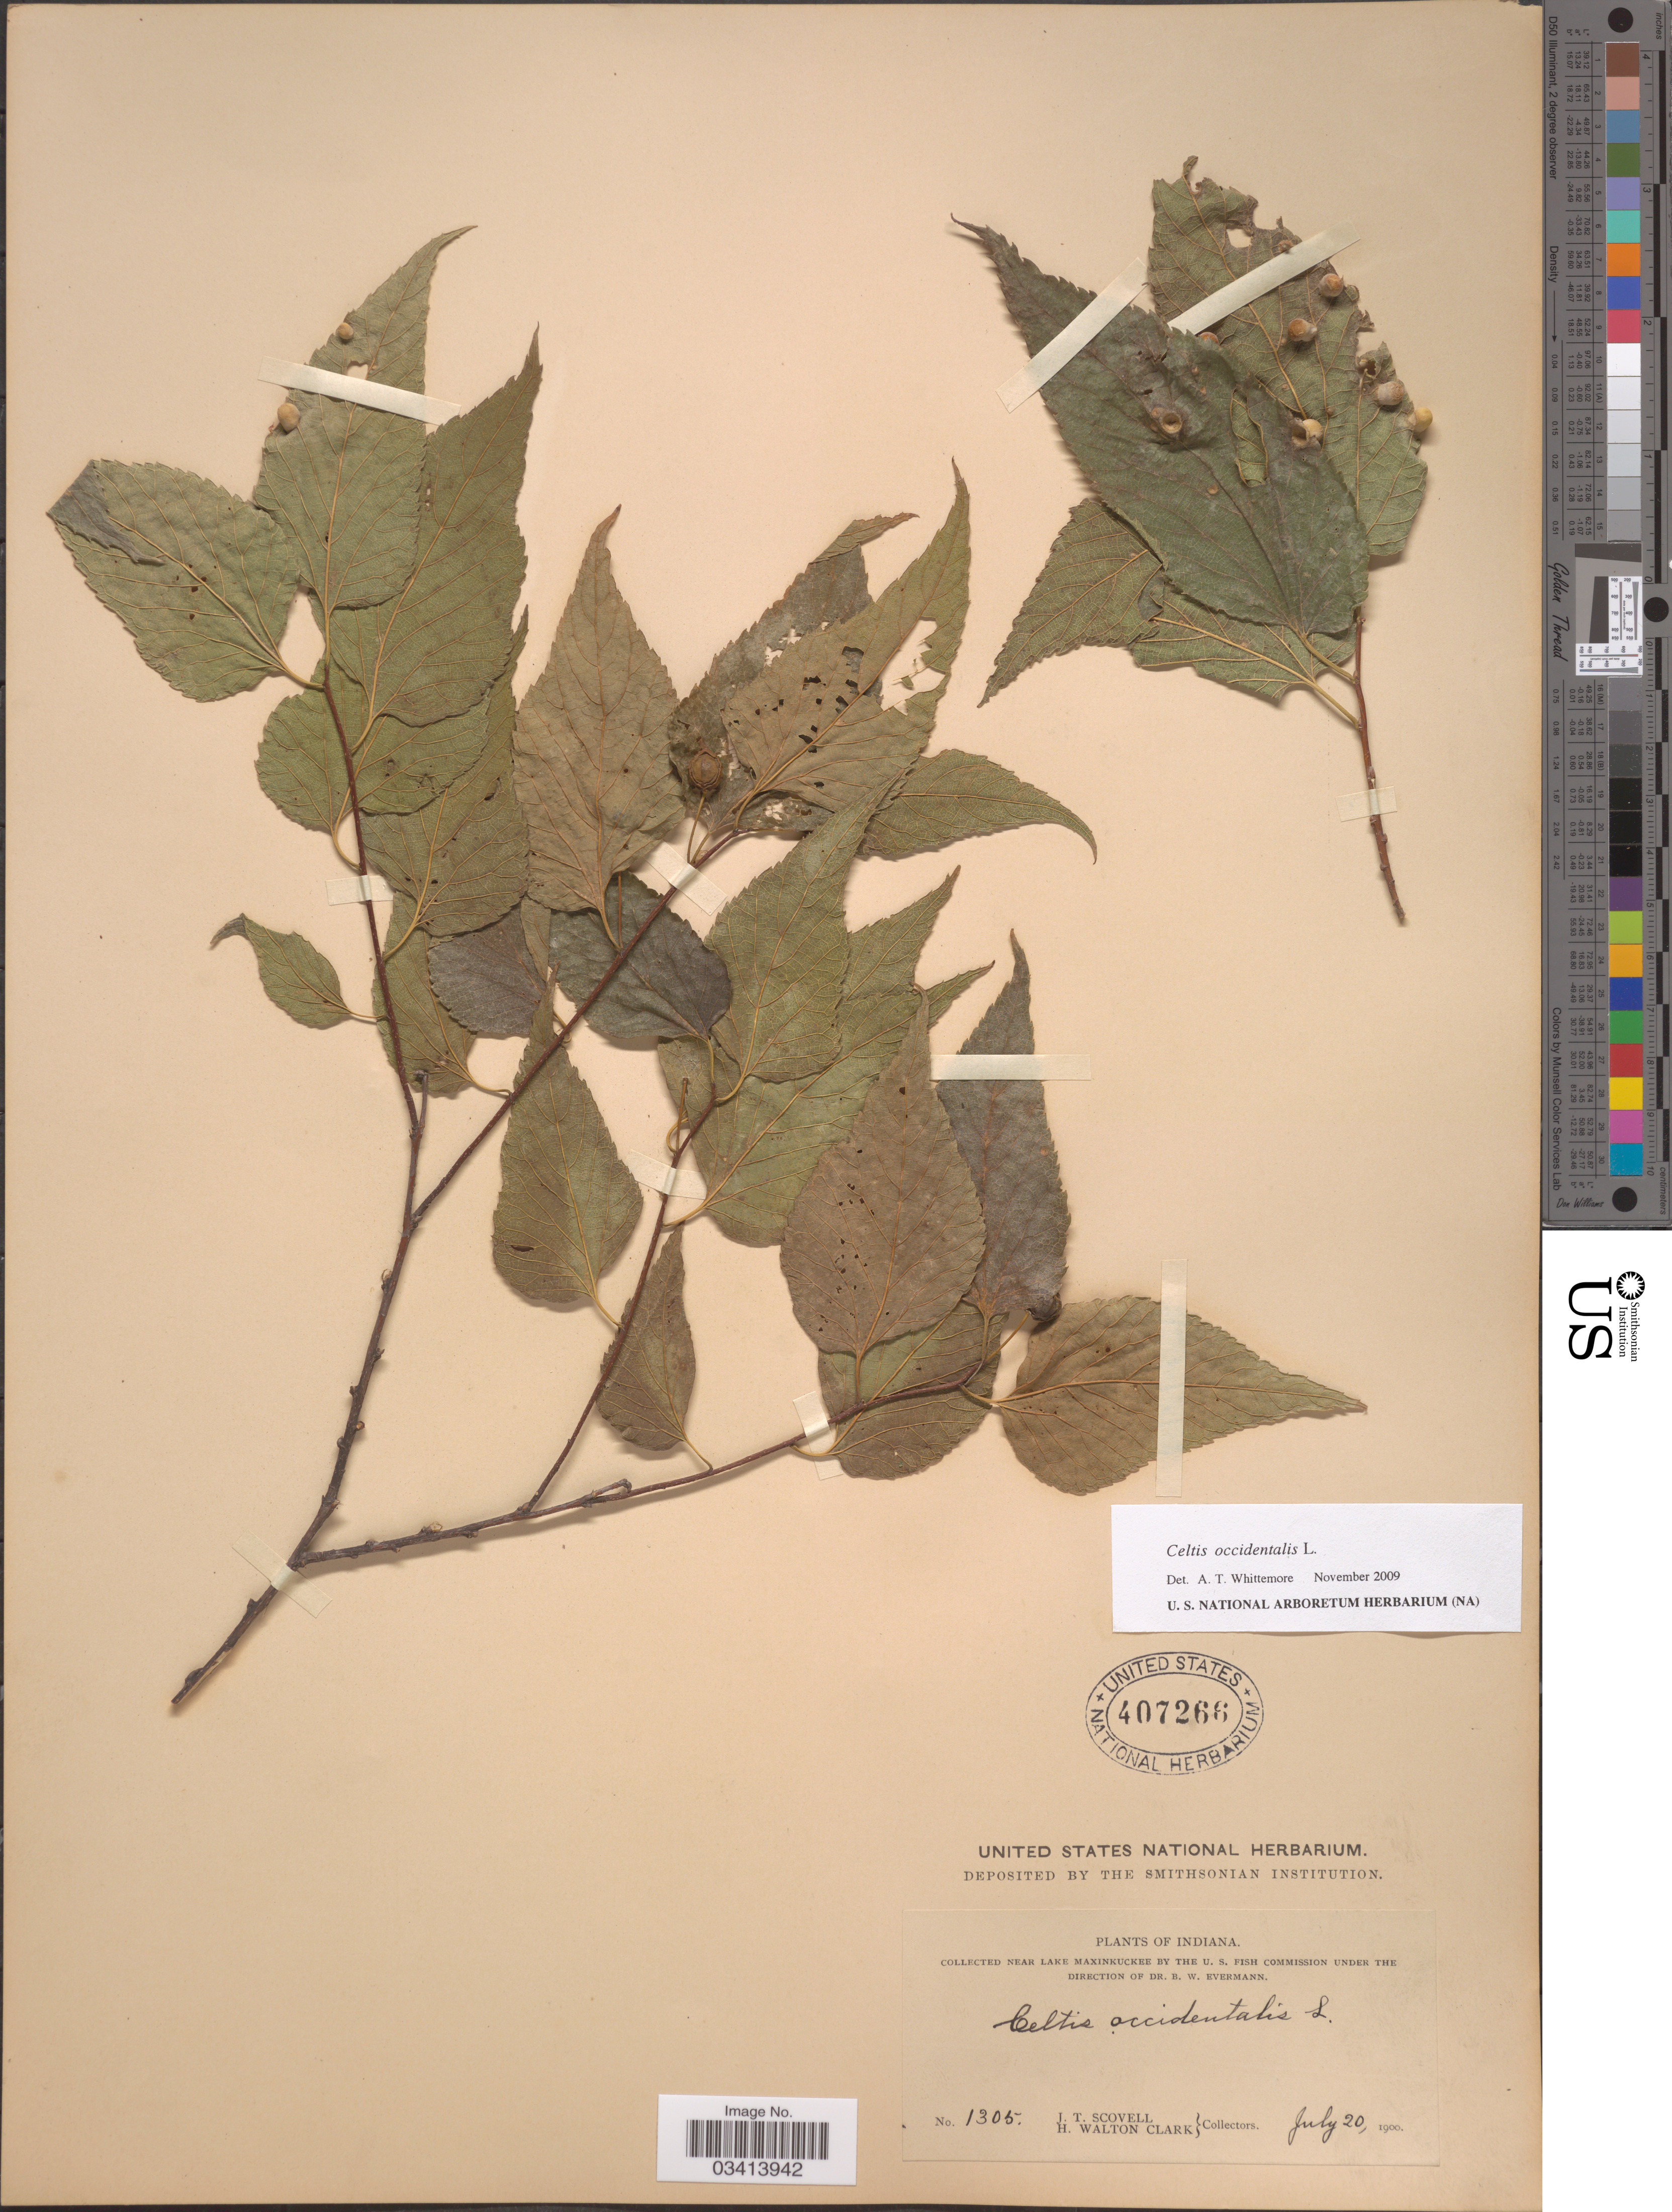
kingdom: Plantae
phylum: Tracheophyta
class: Magnoliopsida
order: Rosales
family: Cannabaceae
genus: Celtis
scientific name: Celtis occidentalis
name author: L.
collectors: J. T. Scovell & H. W. Clark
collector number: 1305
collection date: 1900-07-20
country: United States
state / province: Indiana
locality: Near Lake Maxinkuckee.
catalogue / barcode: US 407266